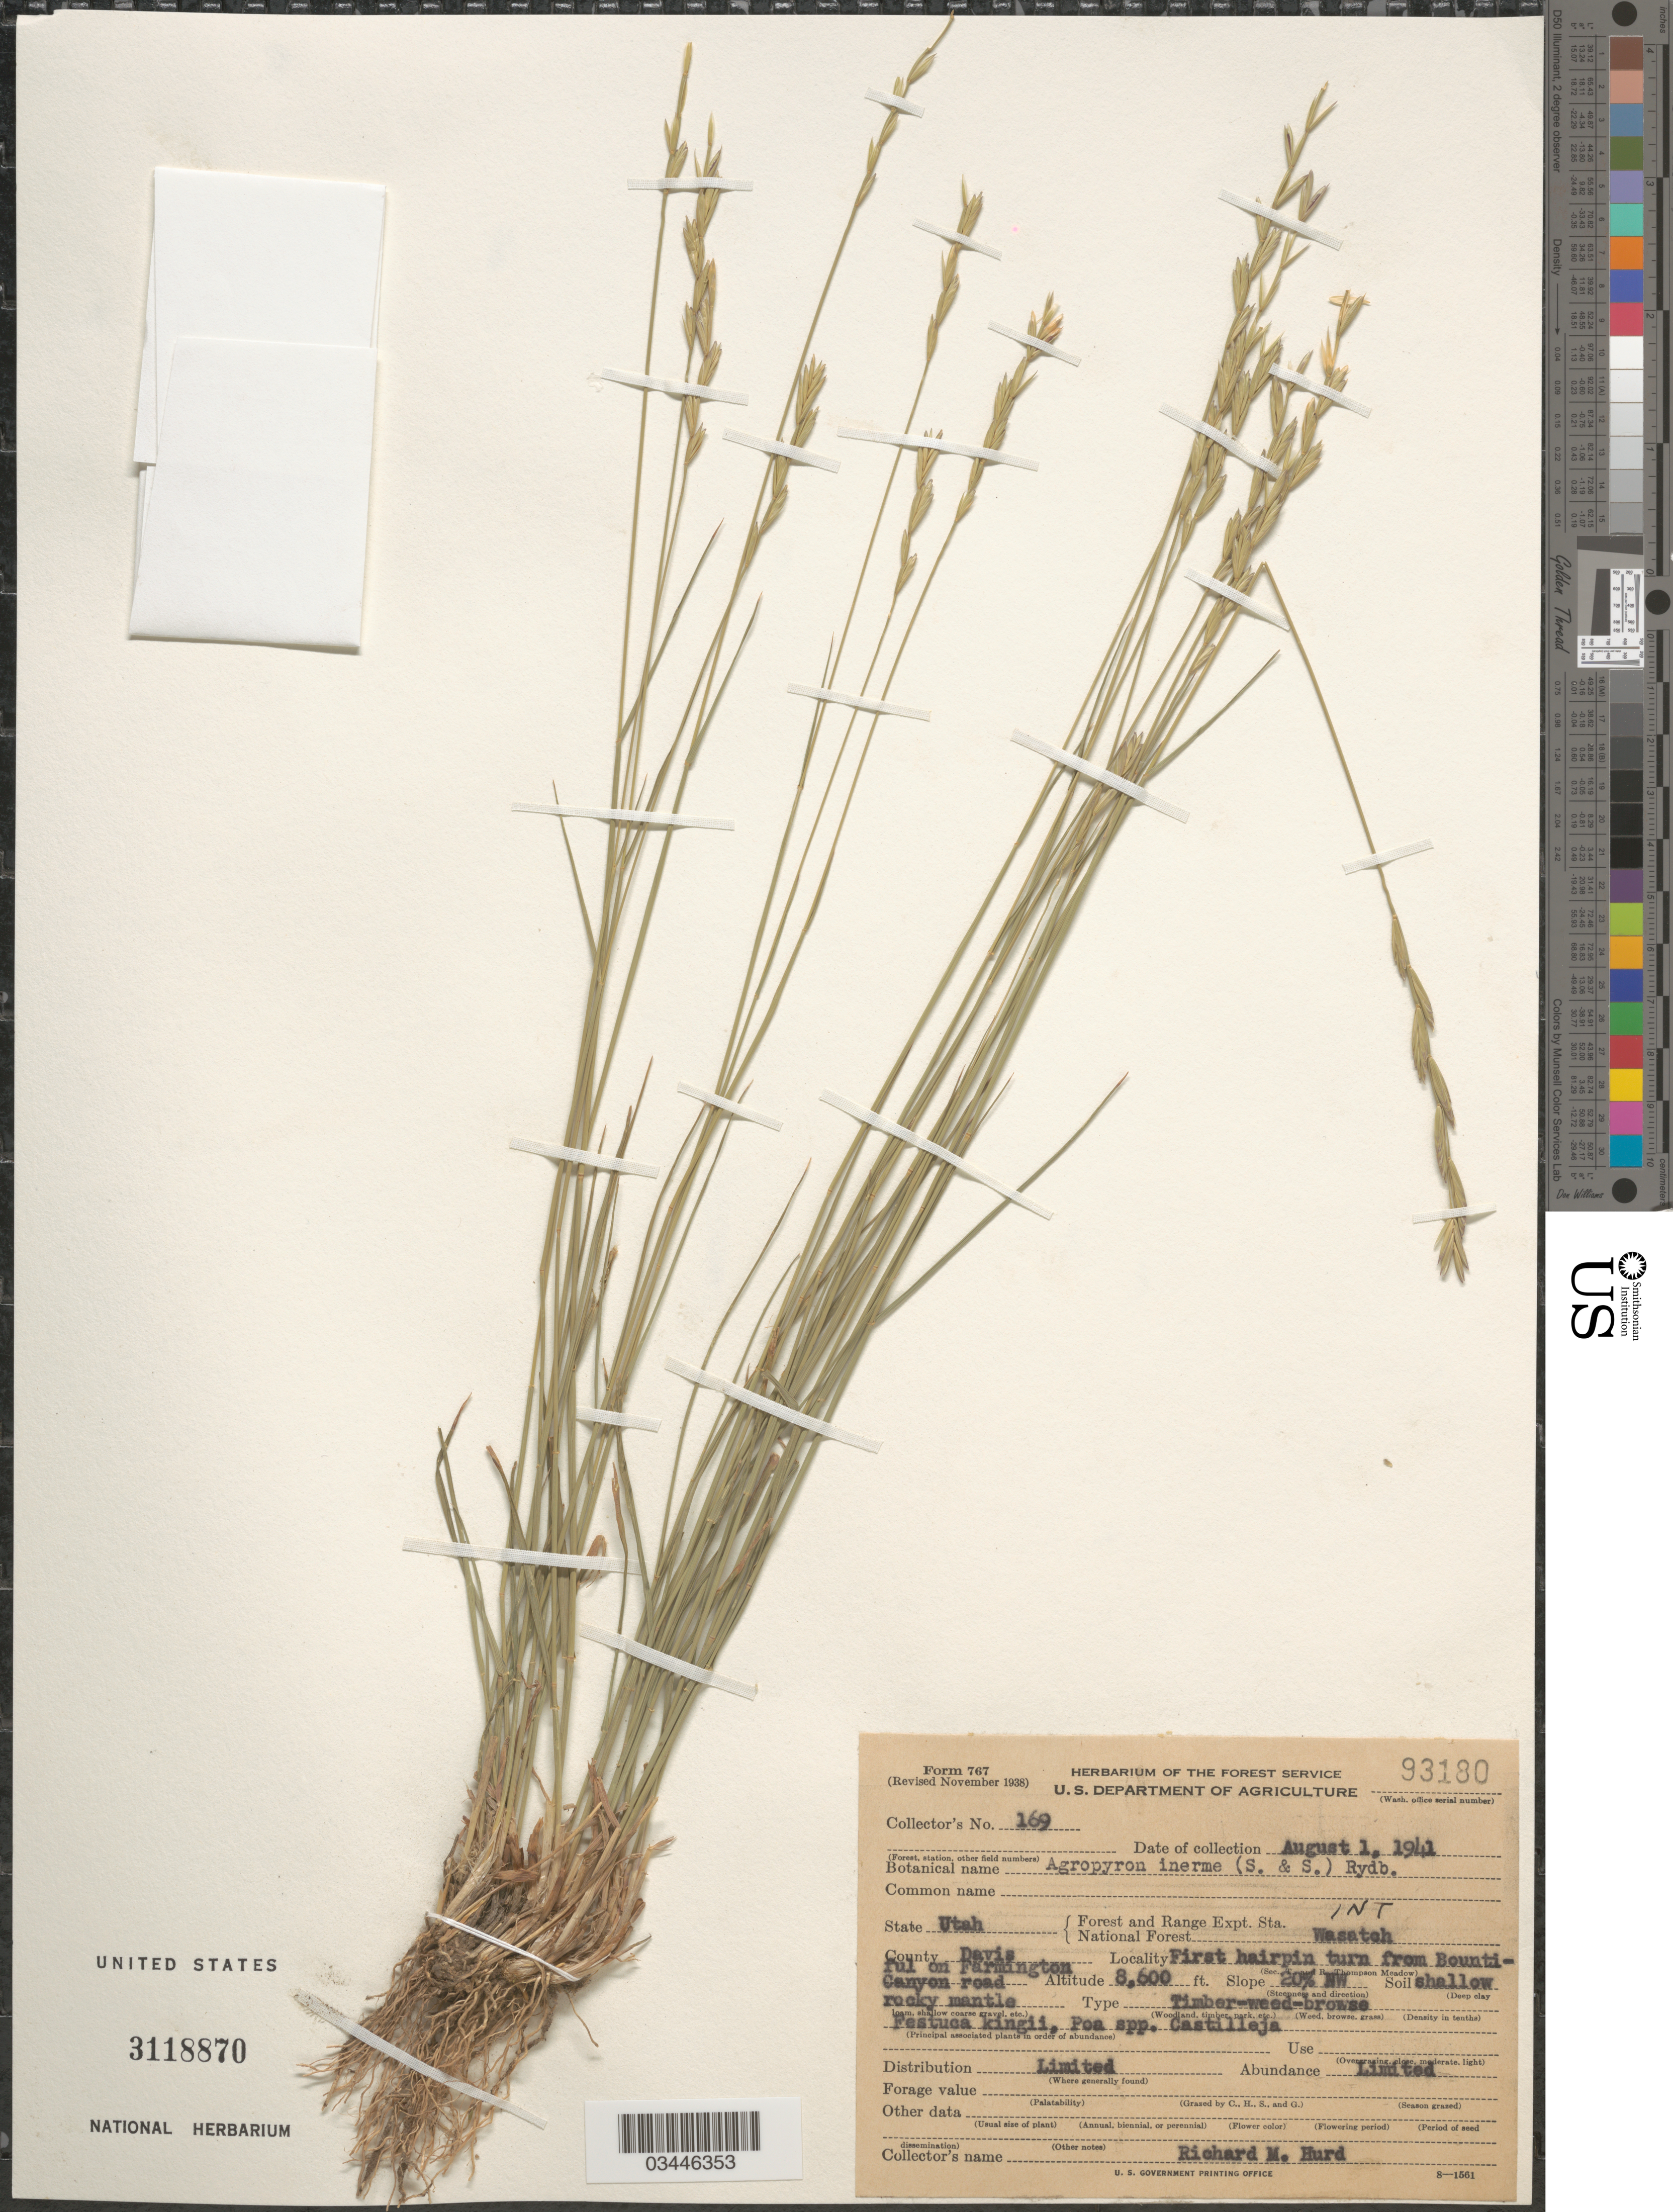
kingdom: Plantae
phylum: Tracheophyta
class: Liliopsida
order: Poales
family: Poaceae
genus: Pseudoroegneria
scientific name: Pseudoroegneria spicata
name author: (Pursh) Á. Löve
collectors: R. Hurd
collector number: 169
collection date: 1941-08-01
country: United States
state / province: Utah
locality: Forest and Range Expt. Sta. National Forest Wasatch. County Davis. First hairpin turn from Bountiful on Farmington Canyon road.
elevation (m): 2621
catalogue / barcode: US 3118870